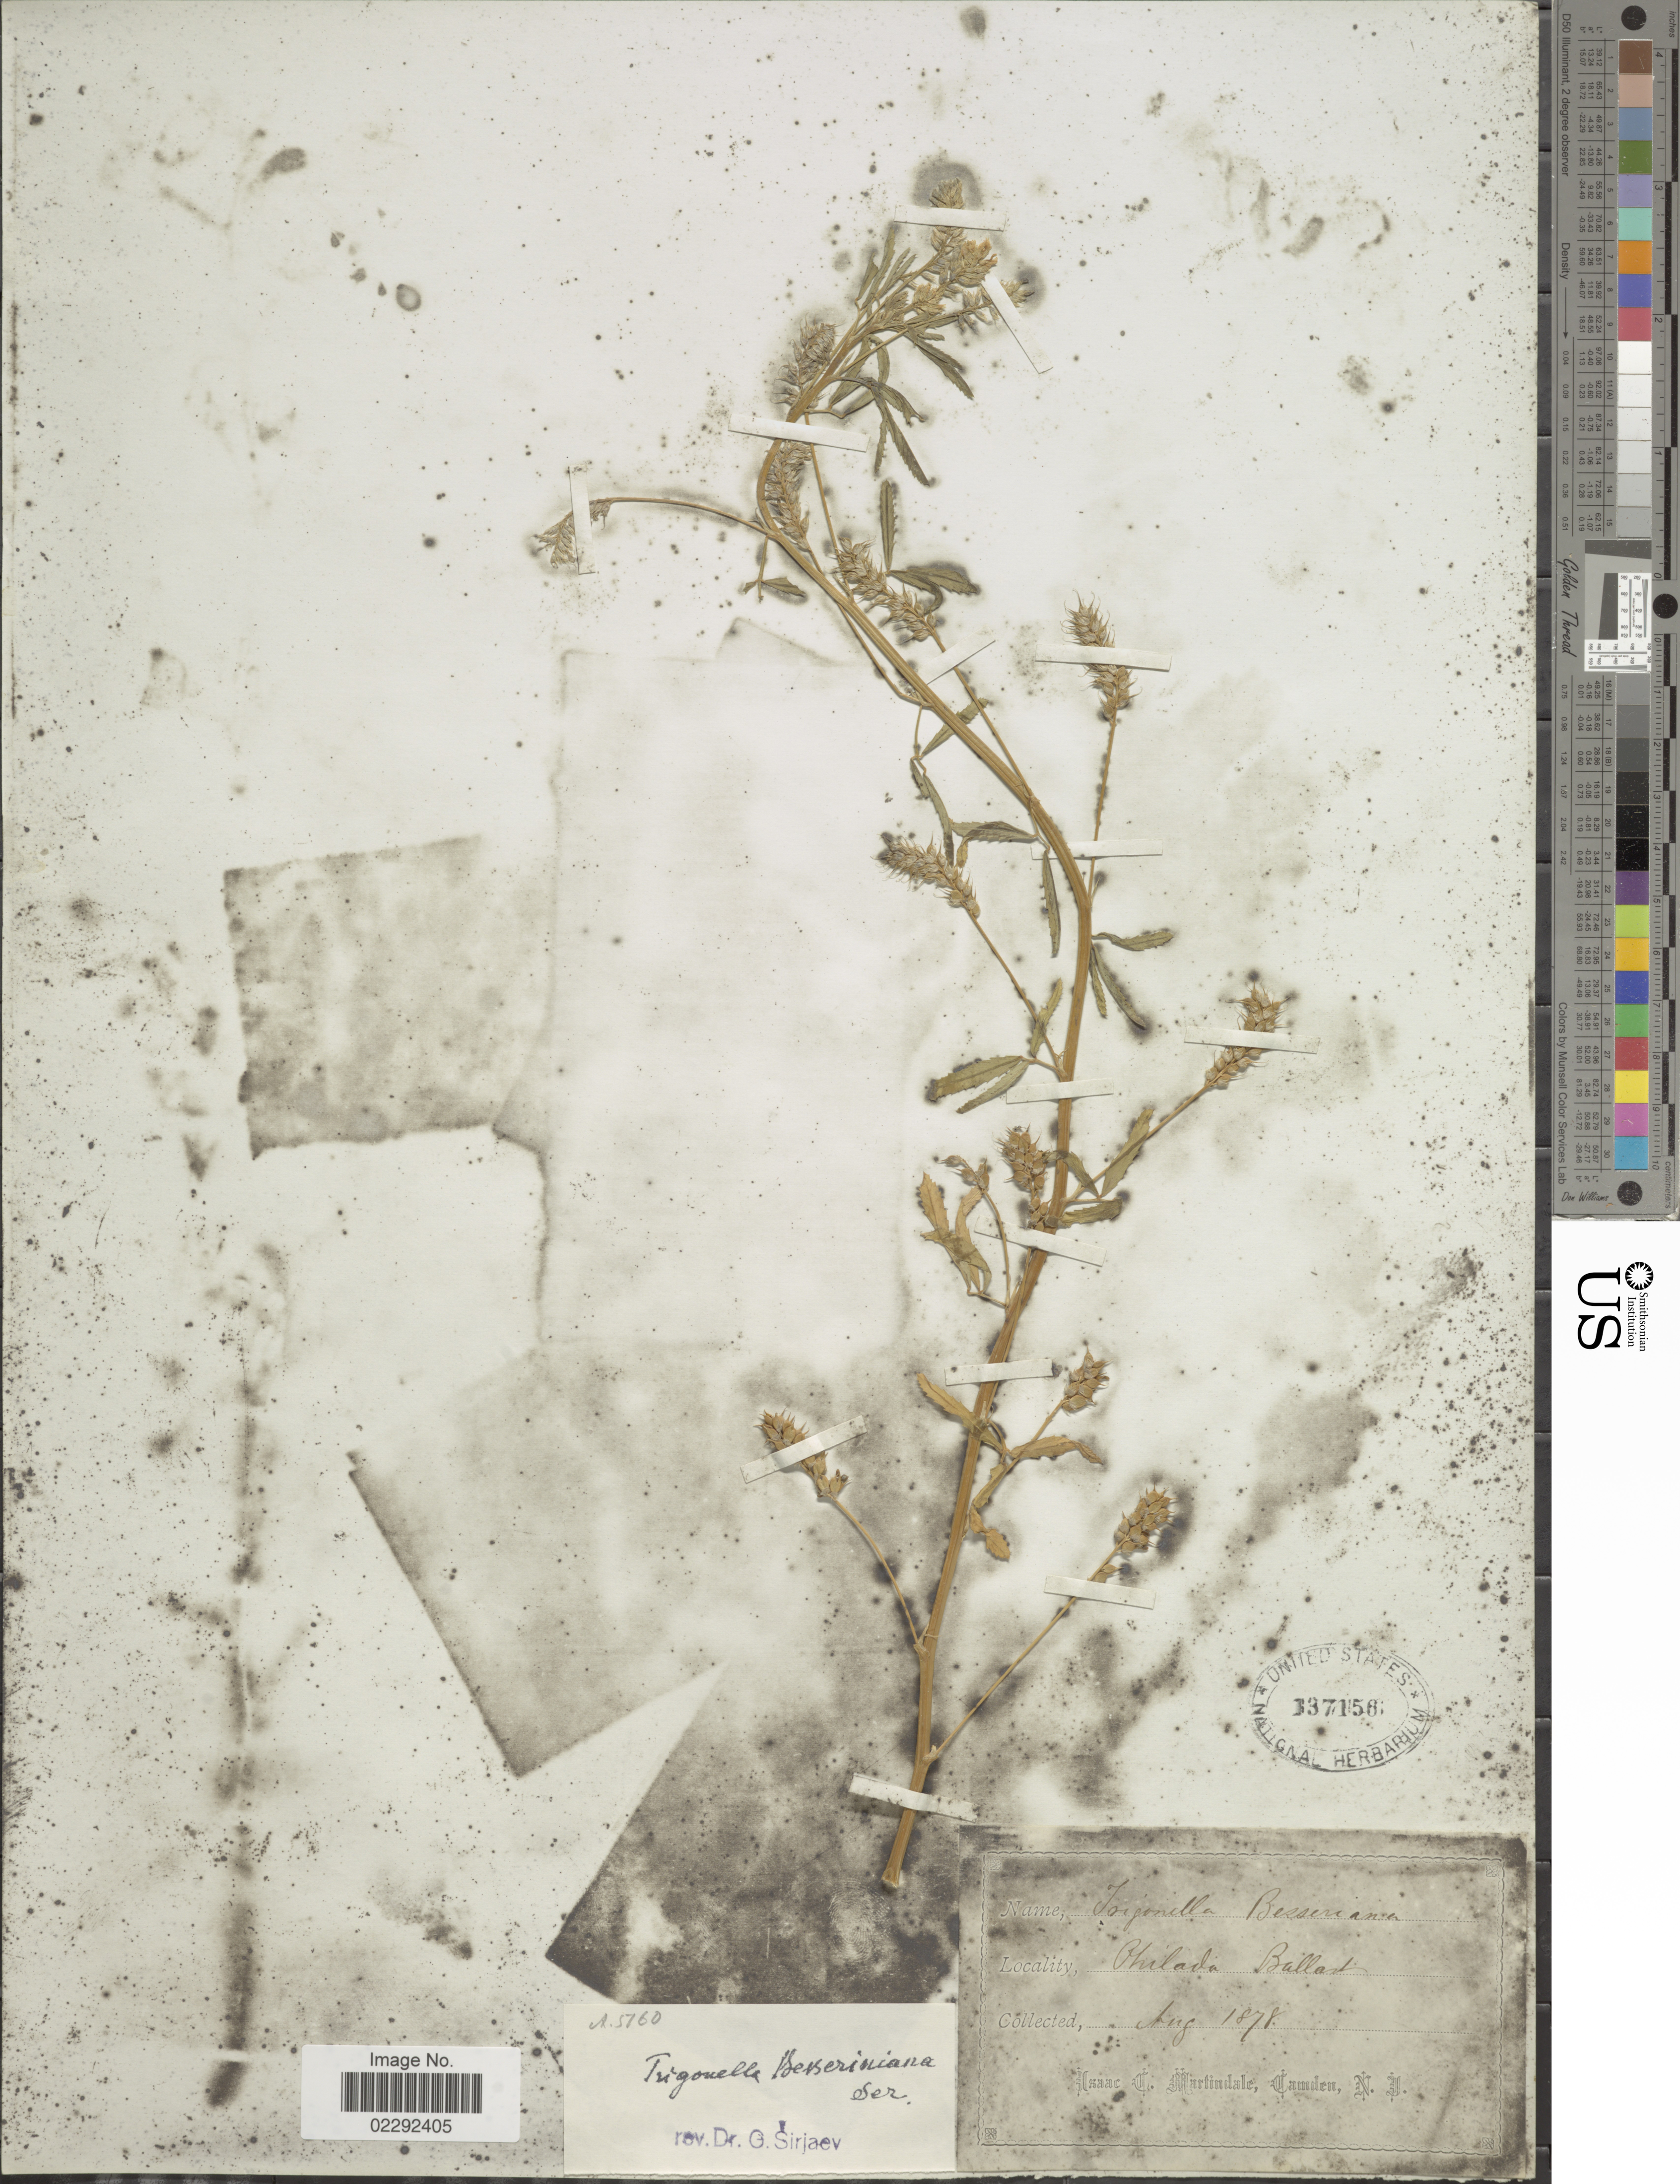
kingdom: Plantae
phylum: Tracheophyta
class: Magnoliopsida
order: Fabales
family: Fabaceae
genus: Trigonella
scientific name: Trigonella besseriana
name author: Ser.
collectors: I. C. Martindale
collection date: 1878-08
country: United States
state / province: Pennsylvania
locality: Philada Ballast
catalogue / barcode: US 137158